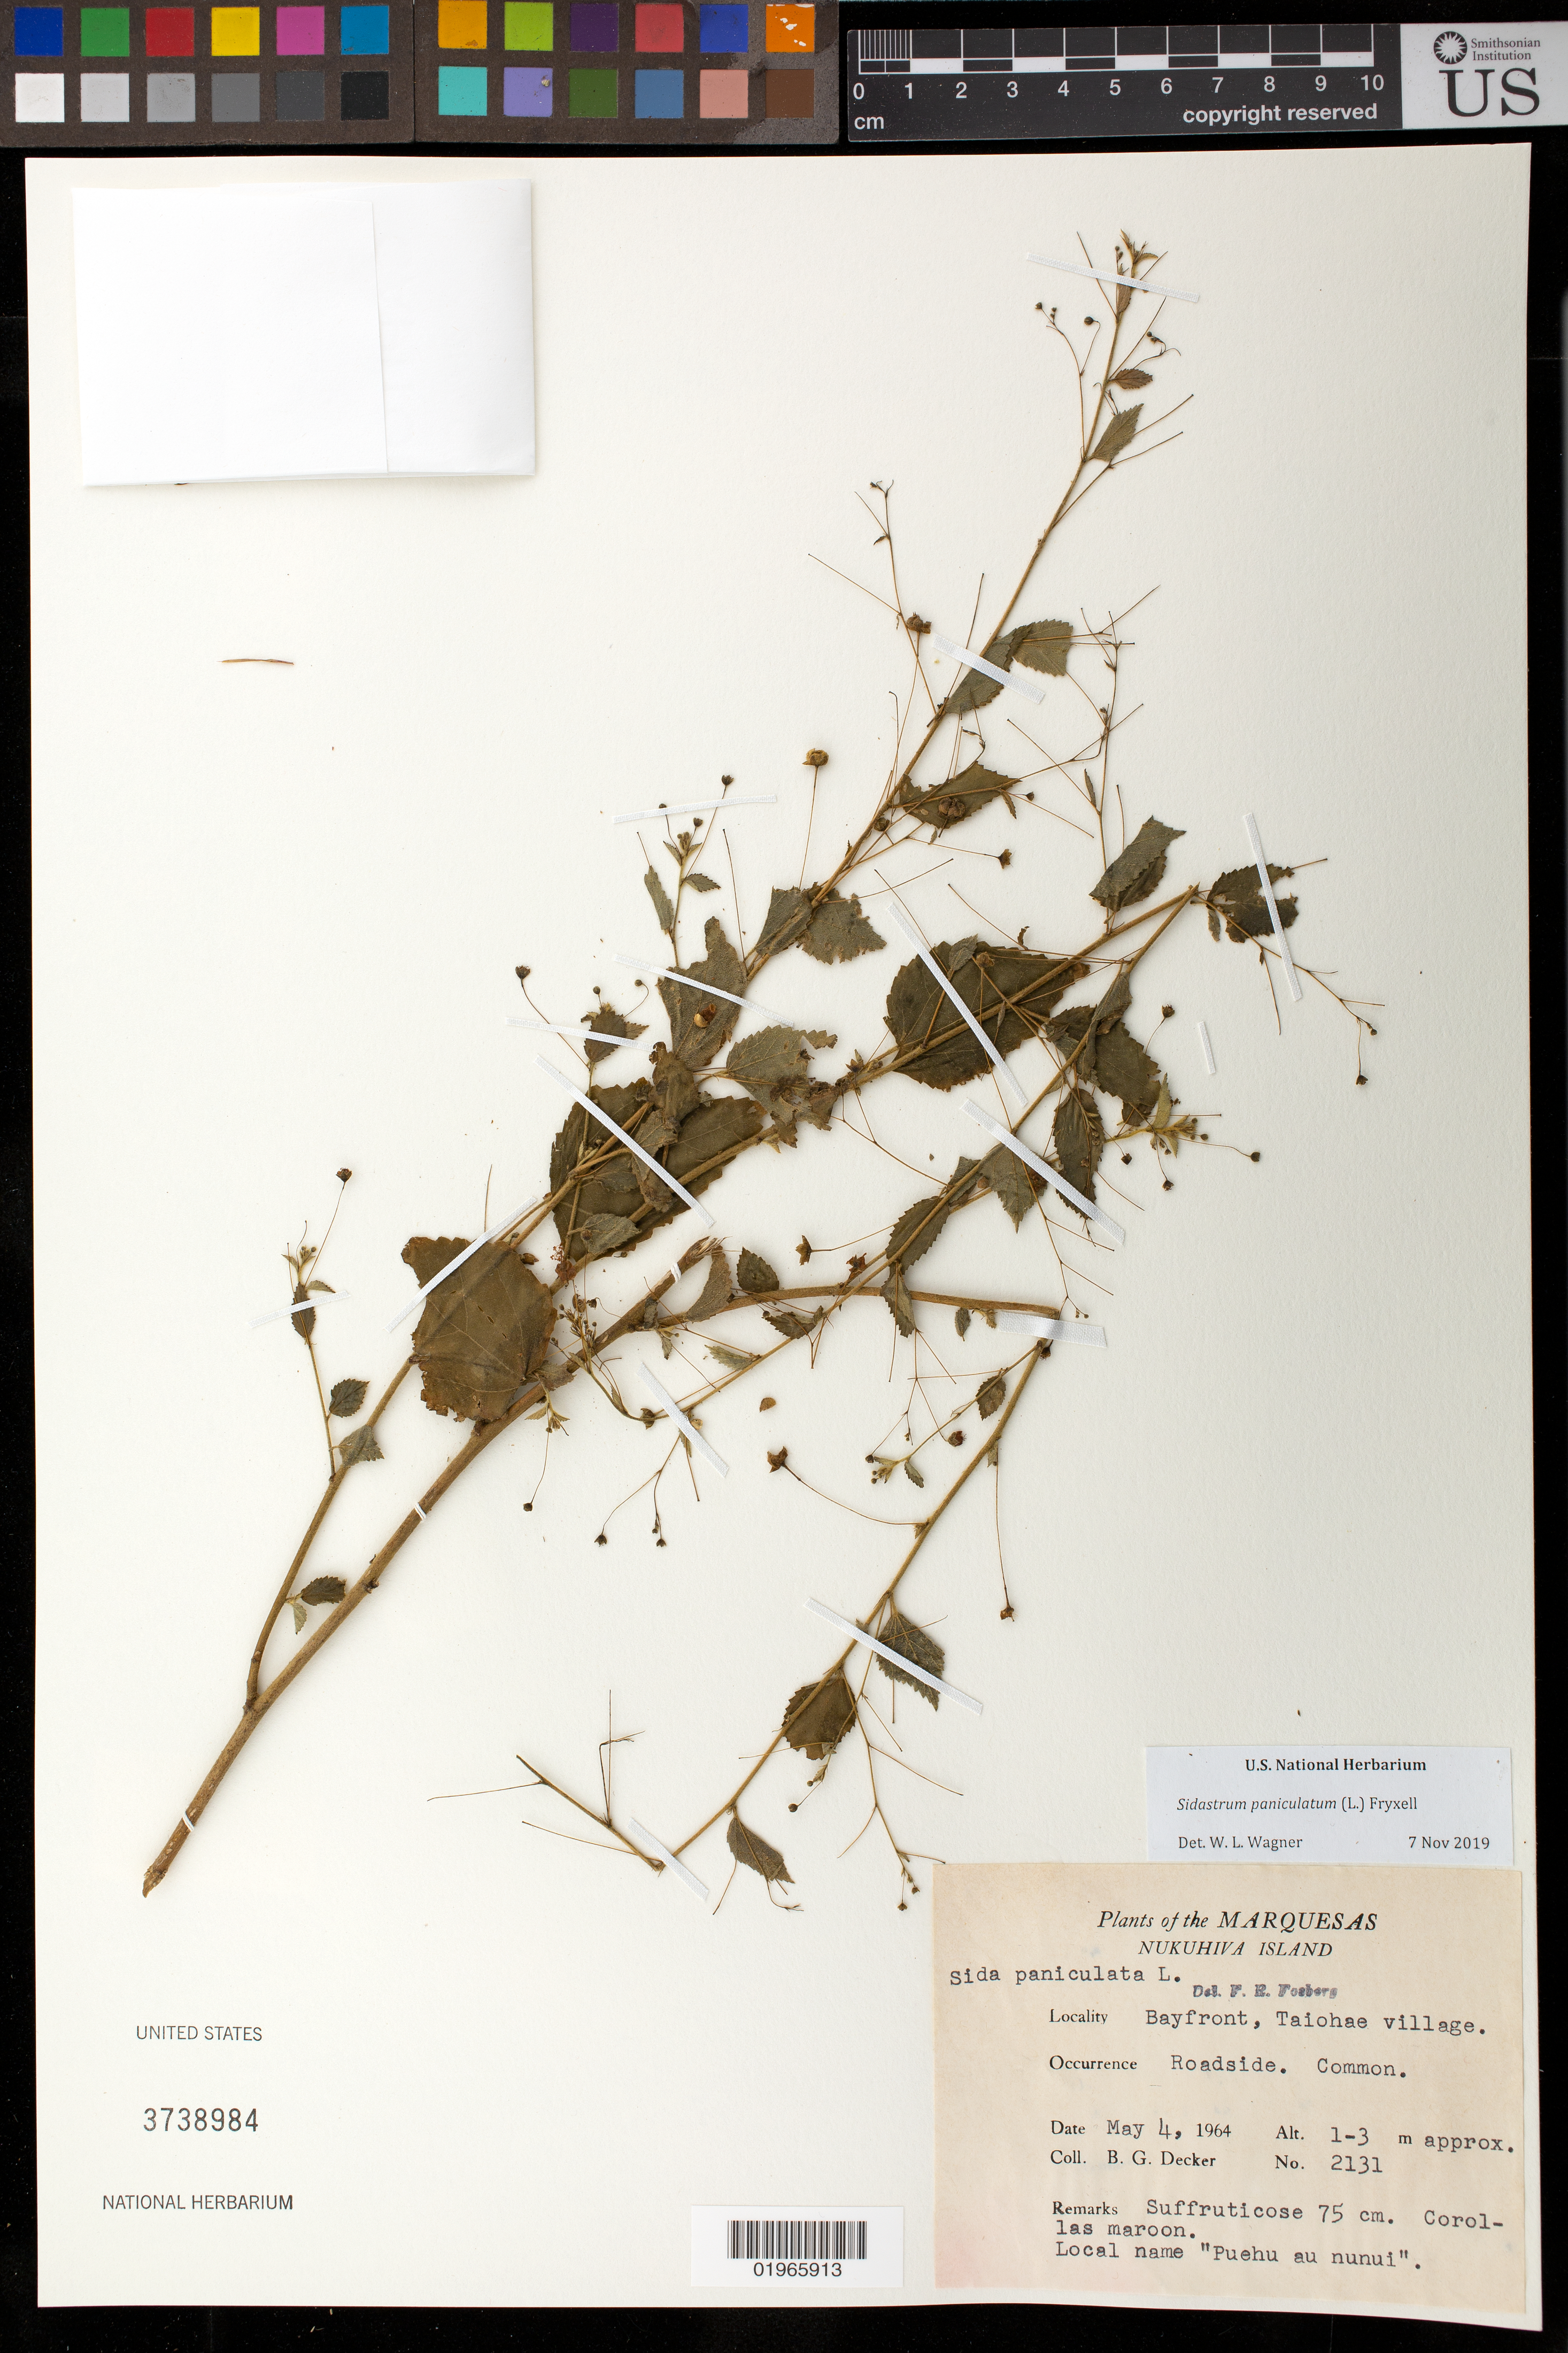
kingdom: Plantae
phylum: Tracheophyta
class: Magnoliopsida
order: Malvales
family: Malvaceae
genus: Sidastrum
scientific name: Sidastrum paniculatum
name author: (L.) Fryxell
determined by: Wagner, W. L., (BOT), Smithsonian Institution - National Museum of Natural History (UNITED STATES)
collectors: B. G. Decker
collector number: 2131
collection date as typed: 4 May 1964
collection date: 1964-05-04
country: French Polynesia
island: Nuku Hiva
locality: Taiohae village, bayfront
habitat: Roadside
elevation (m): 1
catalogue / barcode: US 3738984